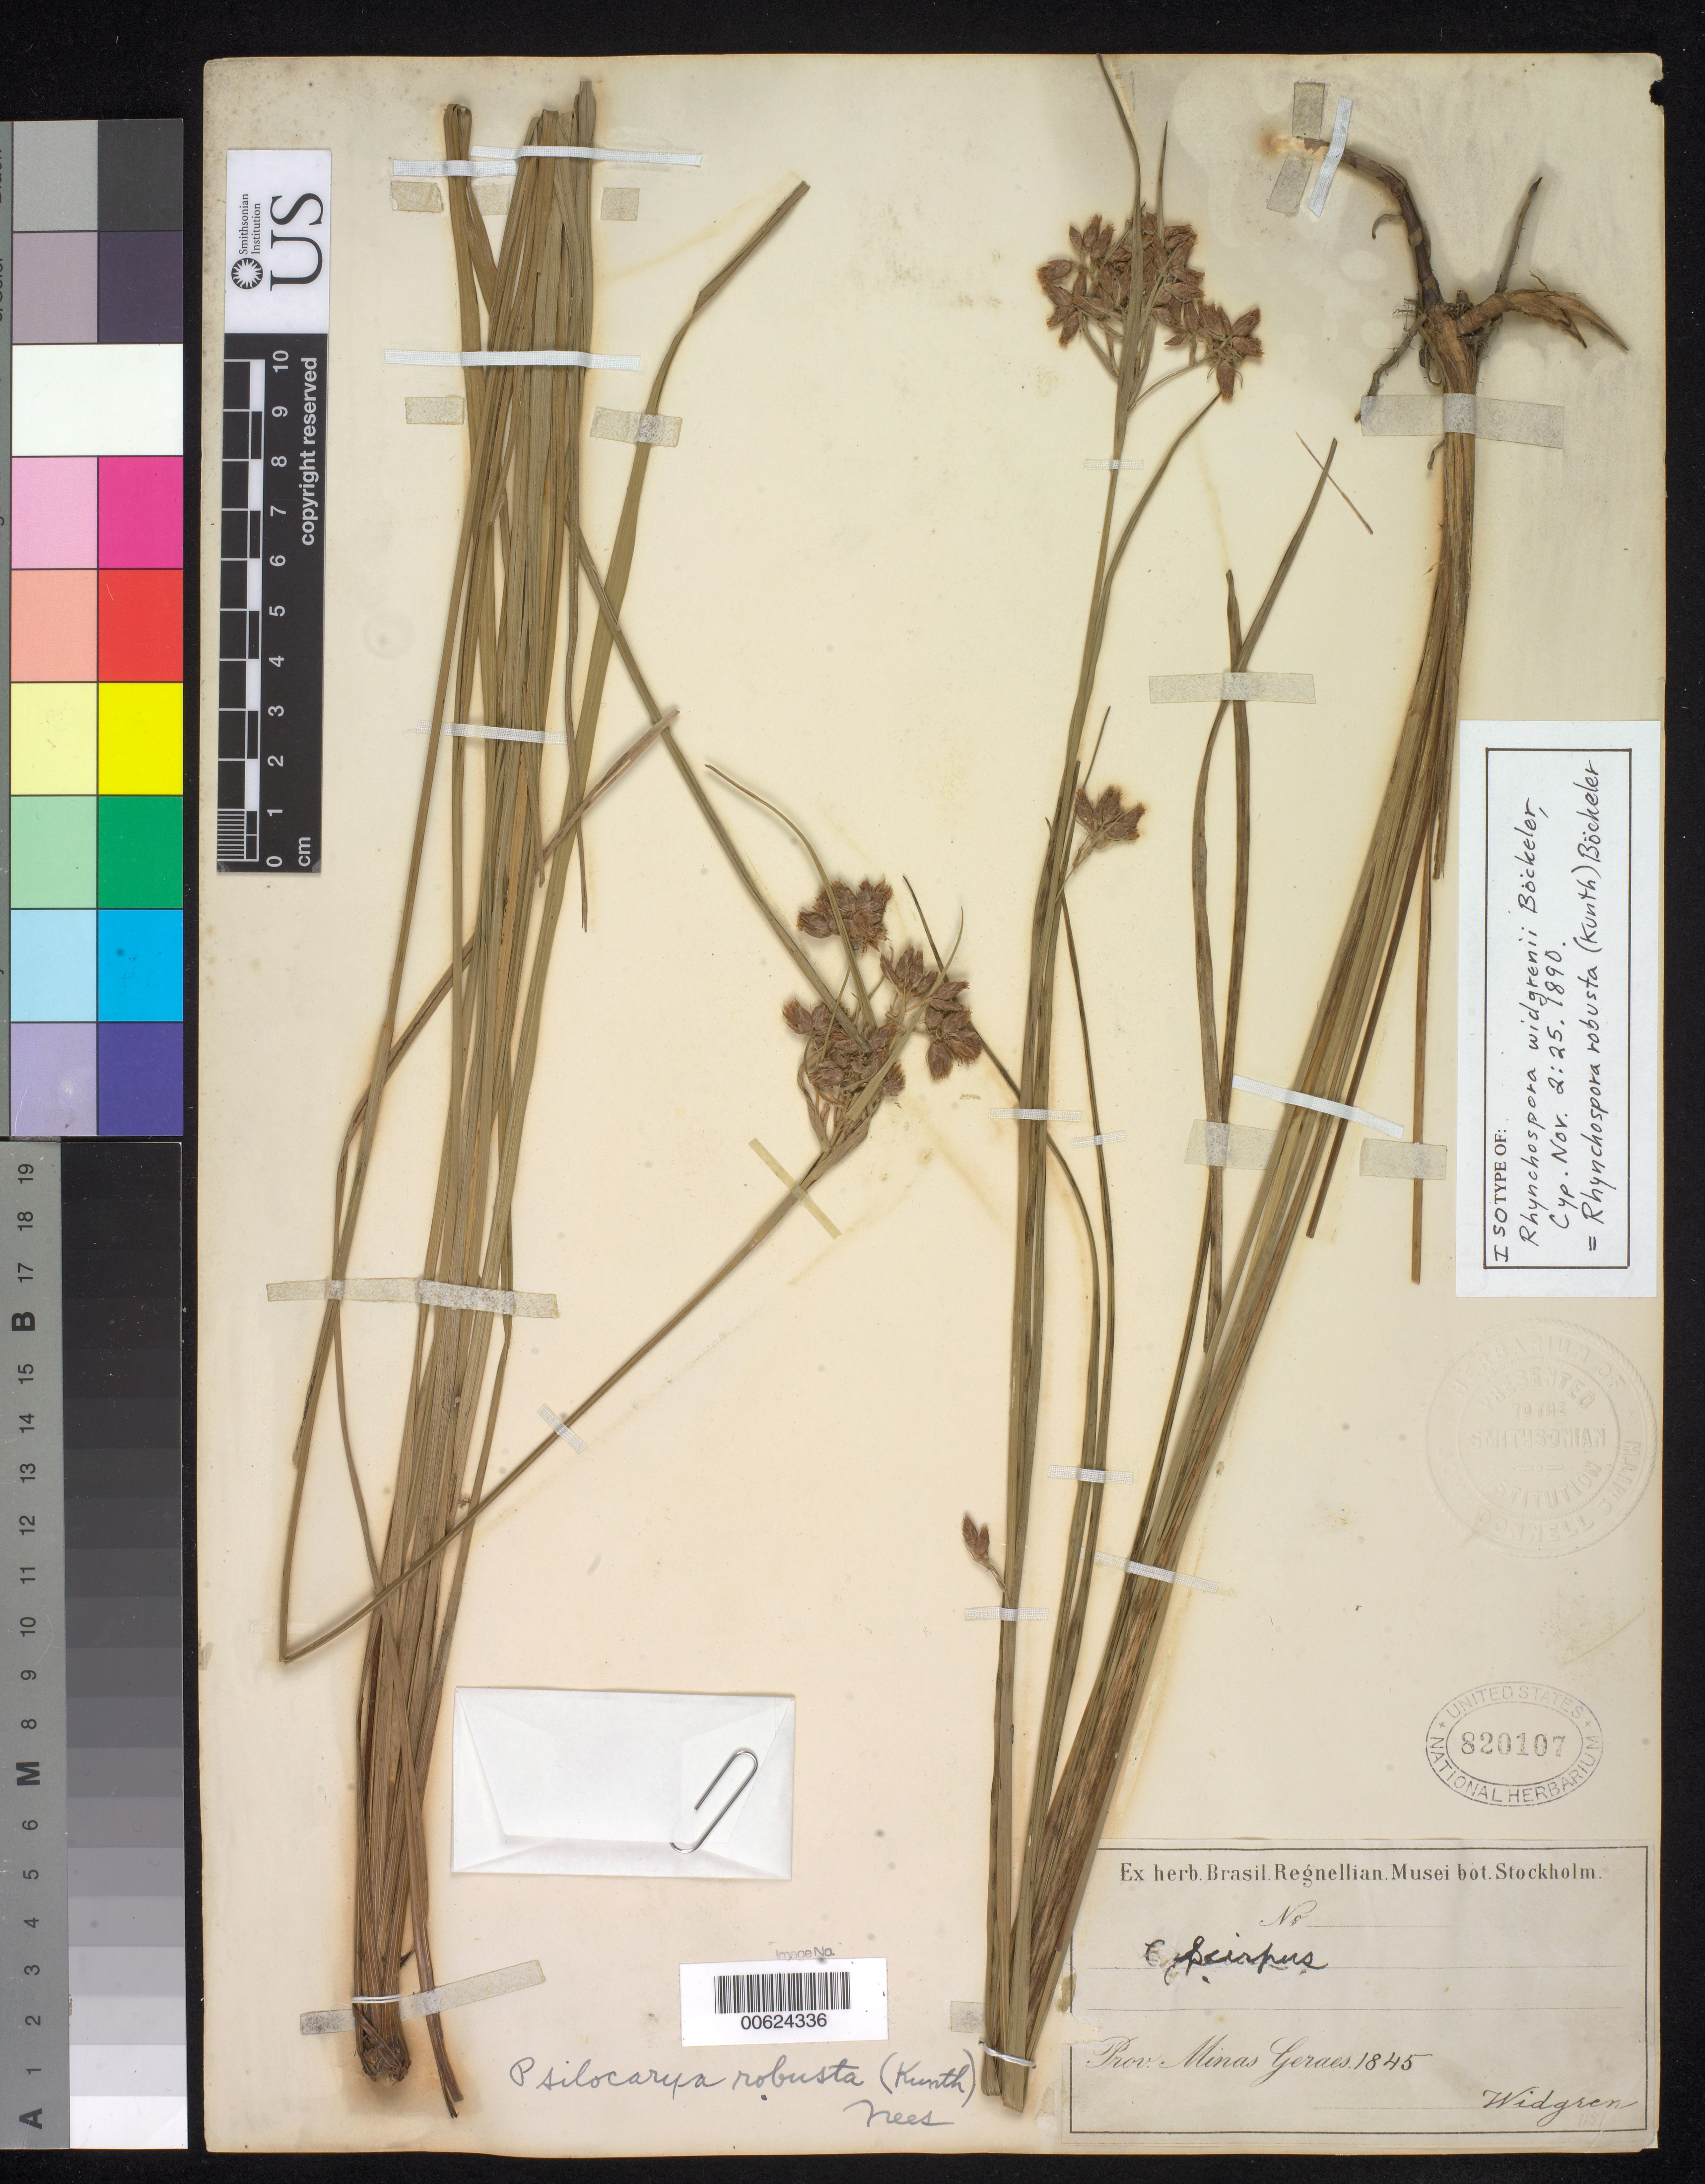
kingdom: Plantae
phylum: Tracheophyta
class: Liliopsida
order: Poales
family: Cyperaceae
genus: Rhynchospora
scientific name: Rhynchospora widgrenii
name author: Boeckeler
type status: Isotype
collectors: J. Widgren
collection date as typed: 1845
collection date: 1845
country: Brazil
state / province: Minas Gerais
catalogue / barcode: US 820107